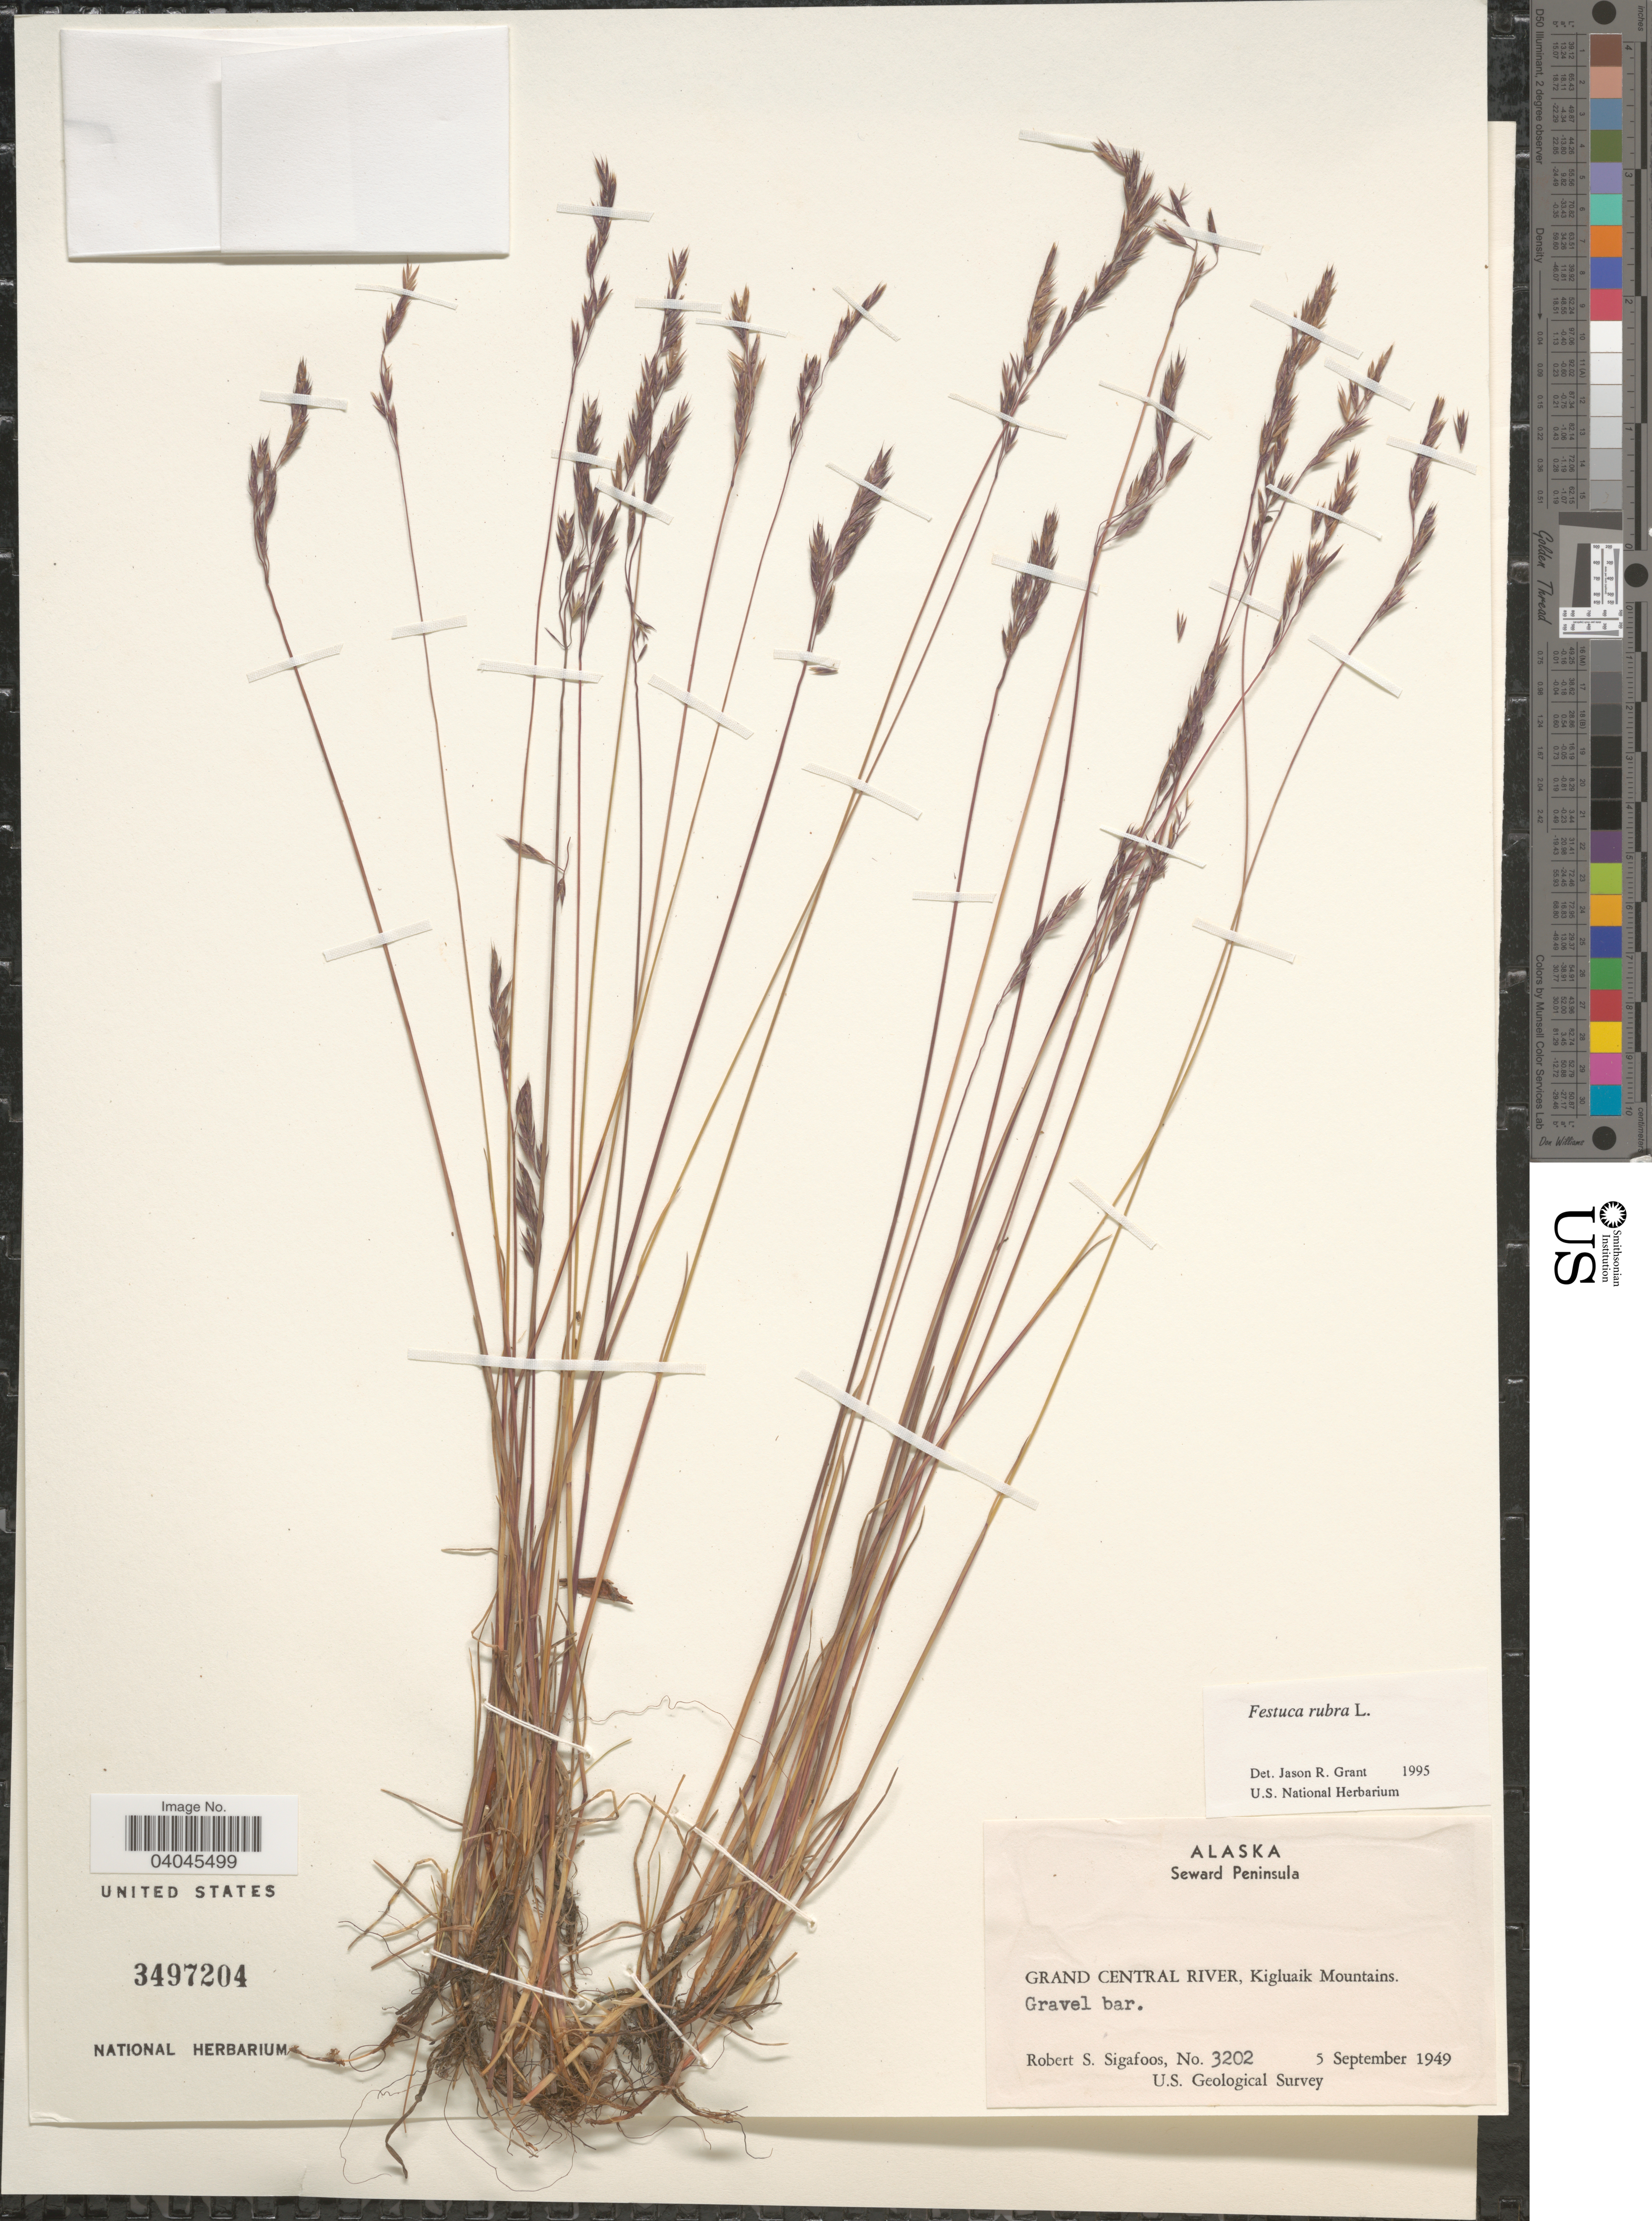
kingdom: Plantae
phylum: Tracheophyta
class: Liliopsida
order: Poales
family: Poaceae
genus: Festuca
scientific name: Festuca rubra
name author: L.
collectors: R. Sigafoos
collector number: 3202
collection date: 1949-09-05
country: United States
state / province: Alaska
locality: Seward Peninsula. Grand Central River, Kigluaik Mountains.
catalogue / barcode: US 3497204